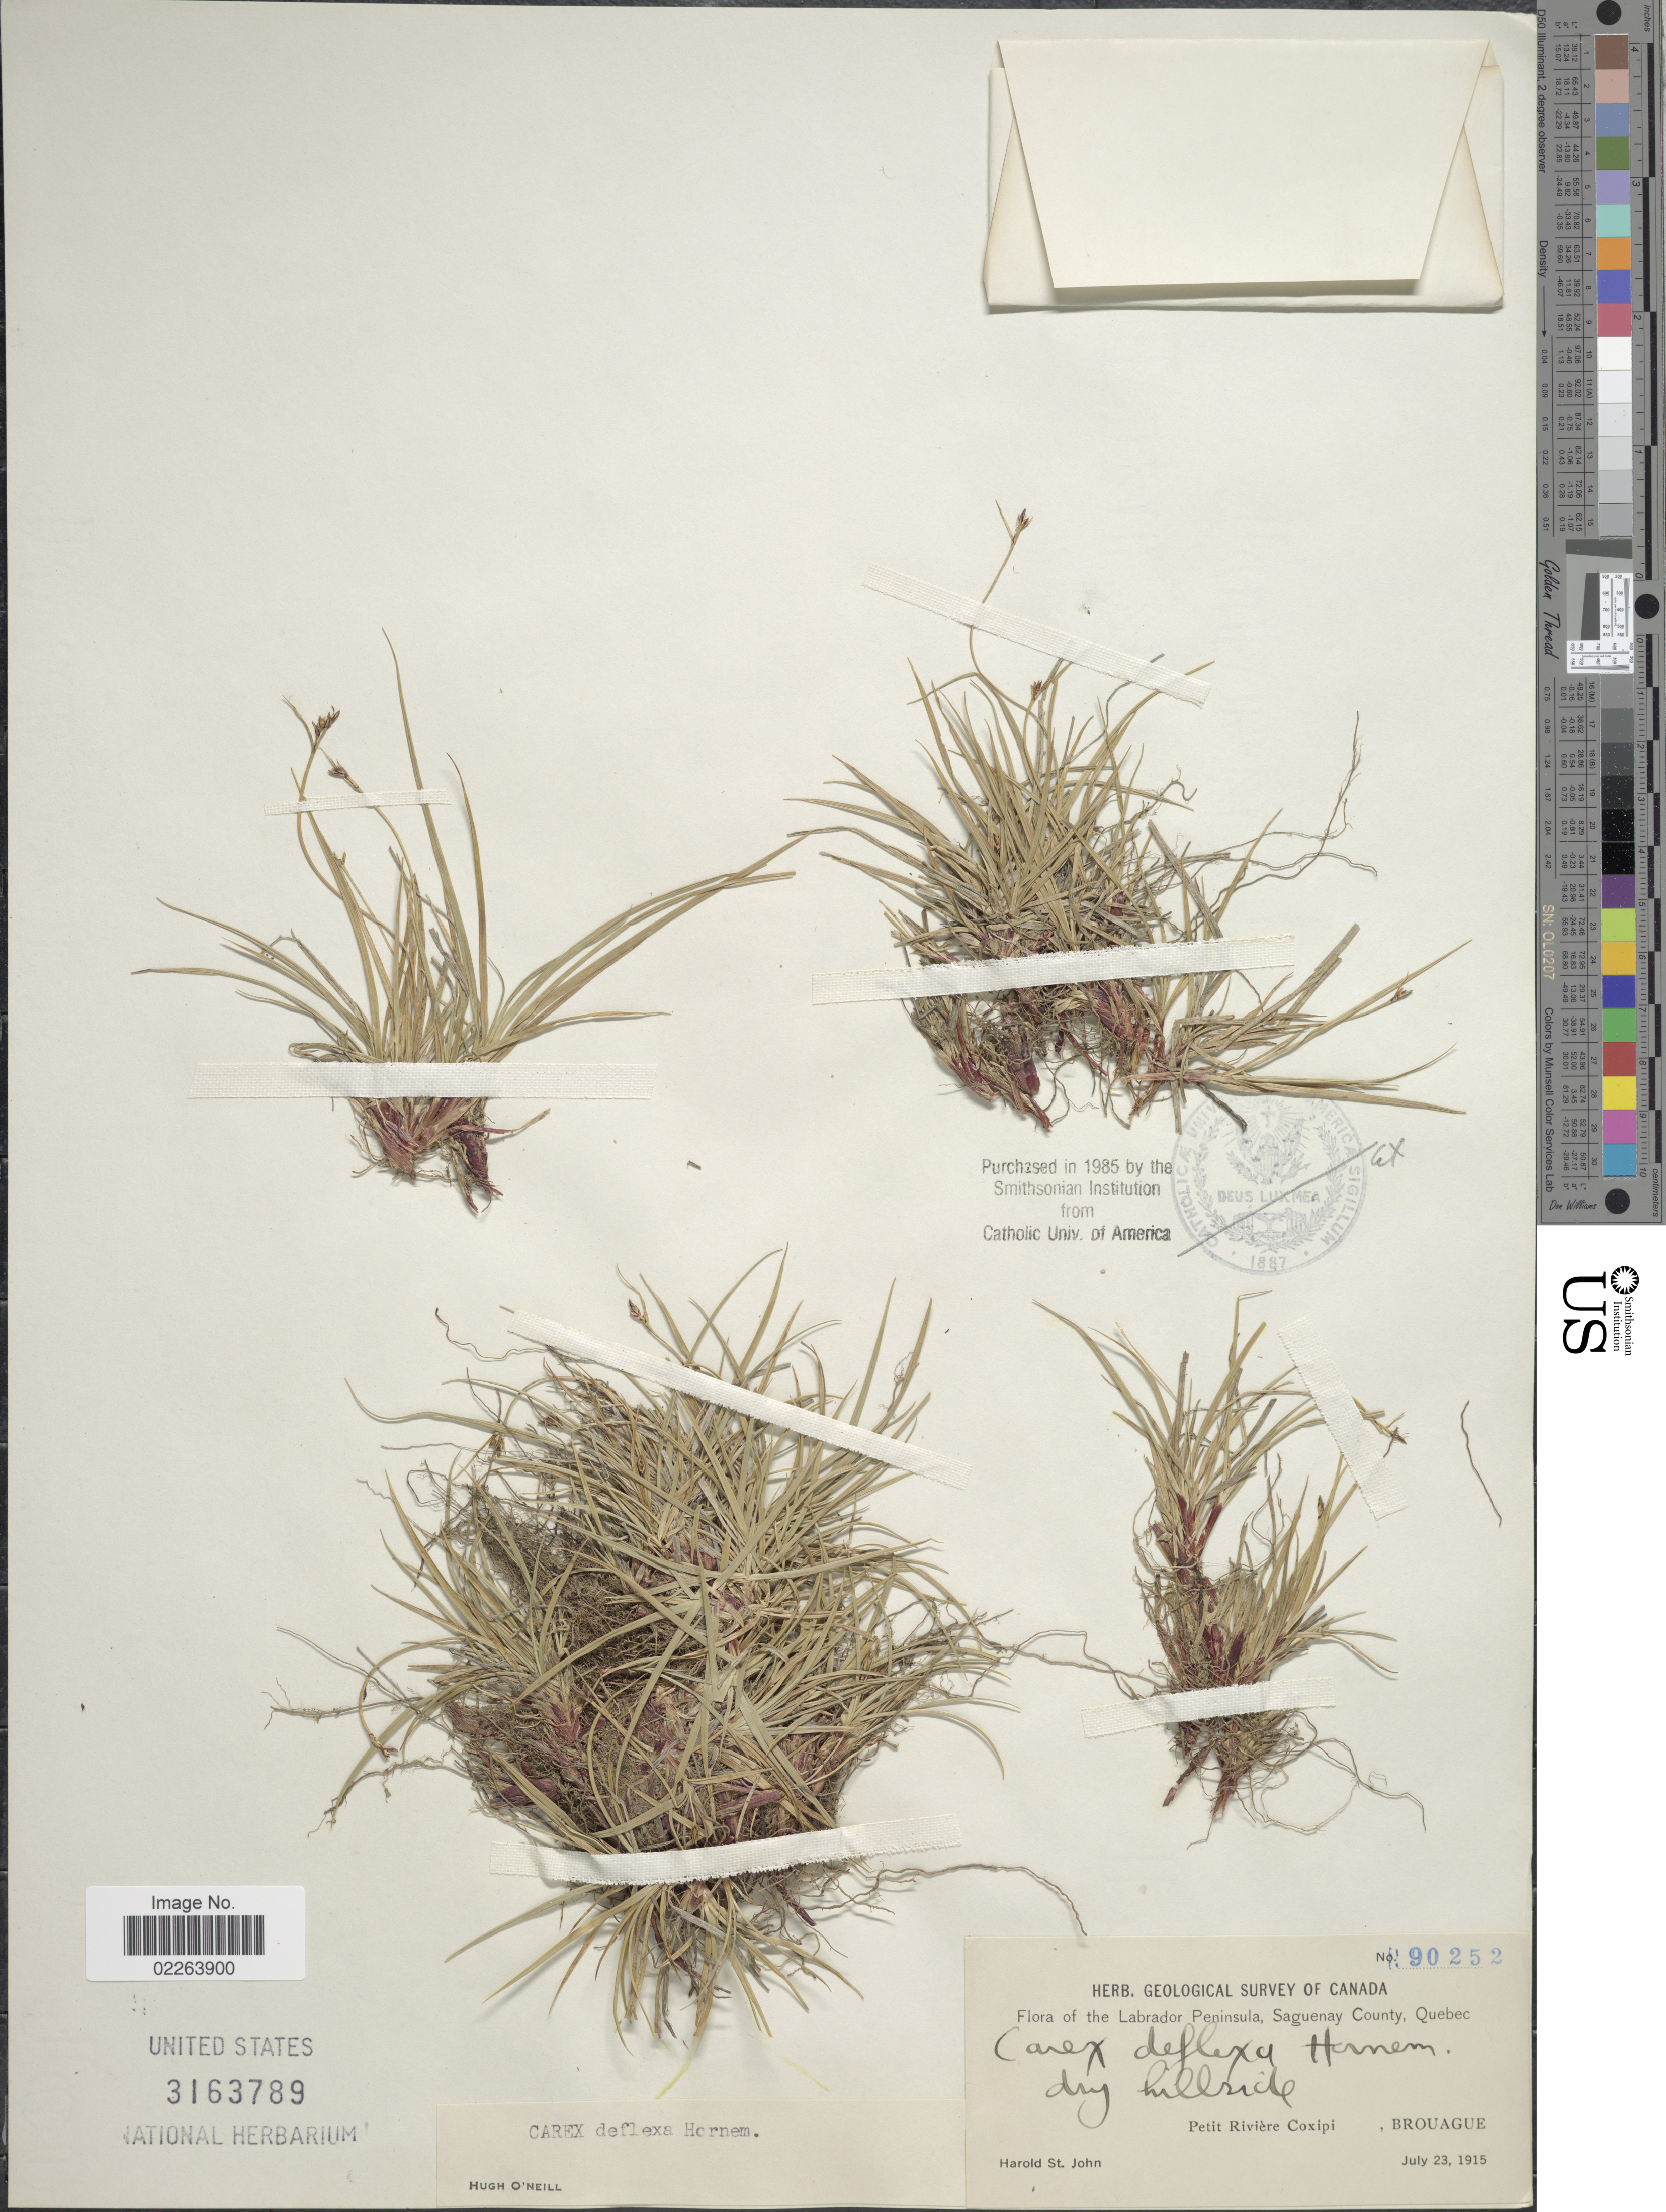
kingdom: Plantae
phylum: Tracheophyta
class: Liliopsida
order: Poales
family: Cyperaceae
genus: Carex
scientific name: Carex deflexa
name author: Hornem.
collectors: H. St. John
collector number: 90252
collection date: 1915-07-23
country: Canada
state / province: Quebec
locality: The Labrador Peninsula, Saguenay County, dry hillside, Petit Rivière Coxipi, Brouague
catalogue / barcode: US 3163789